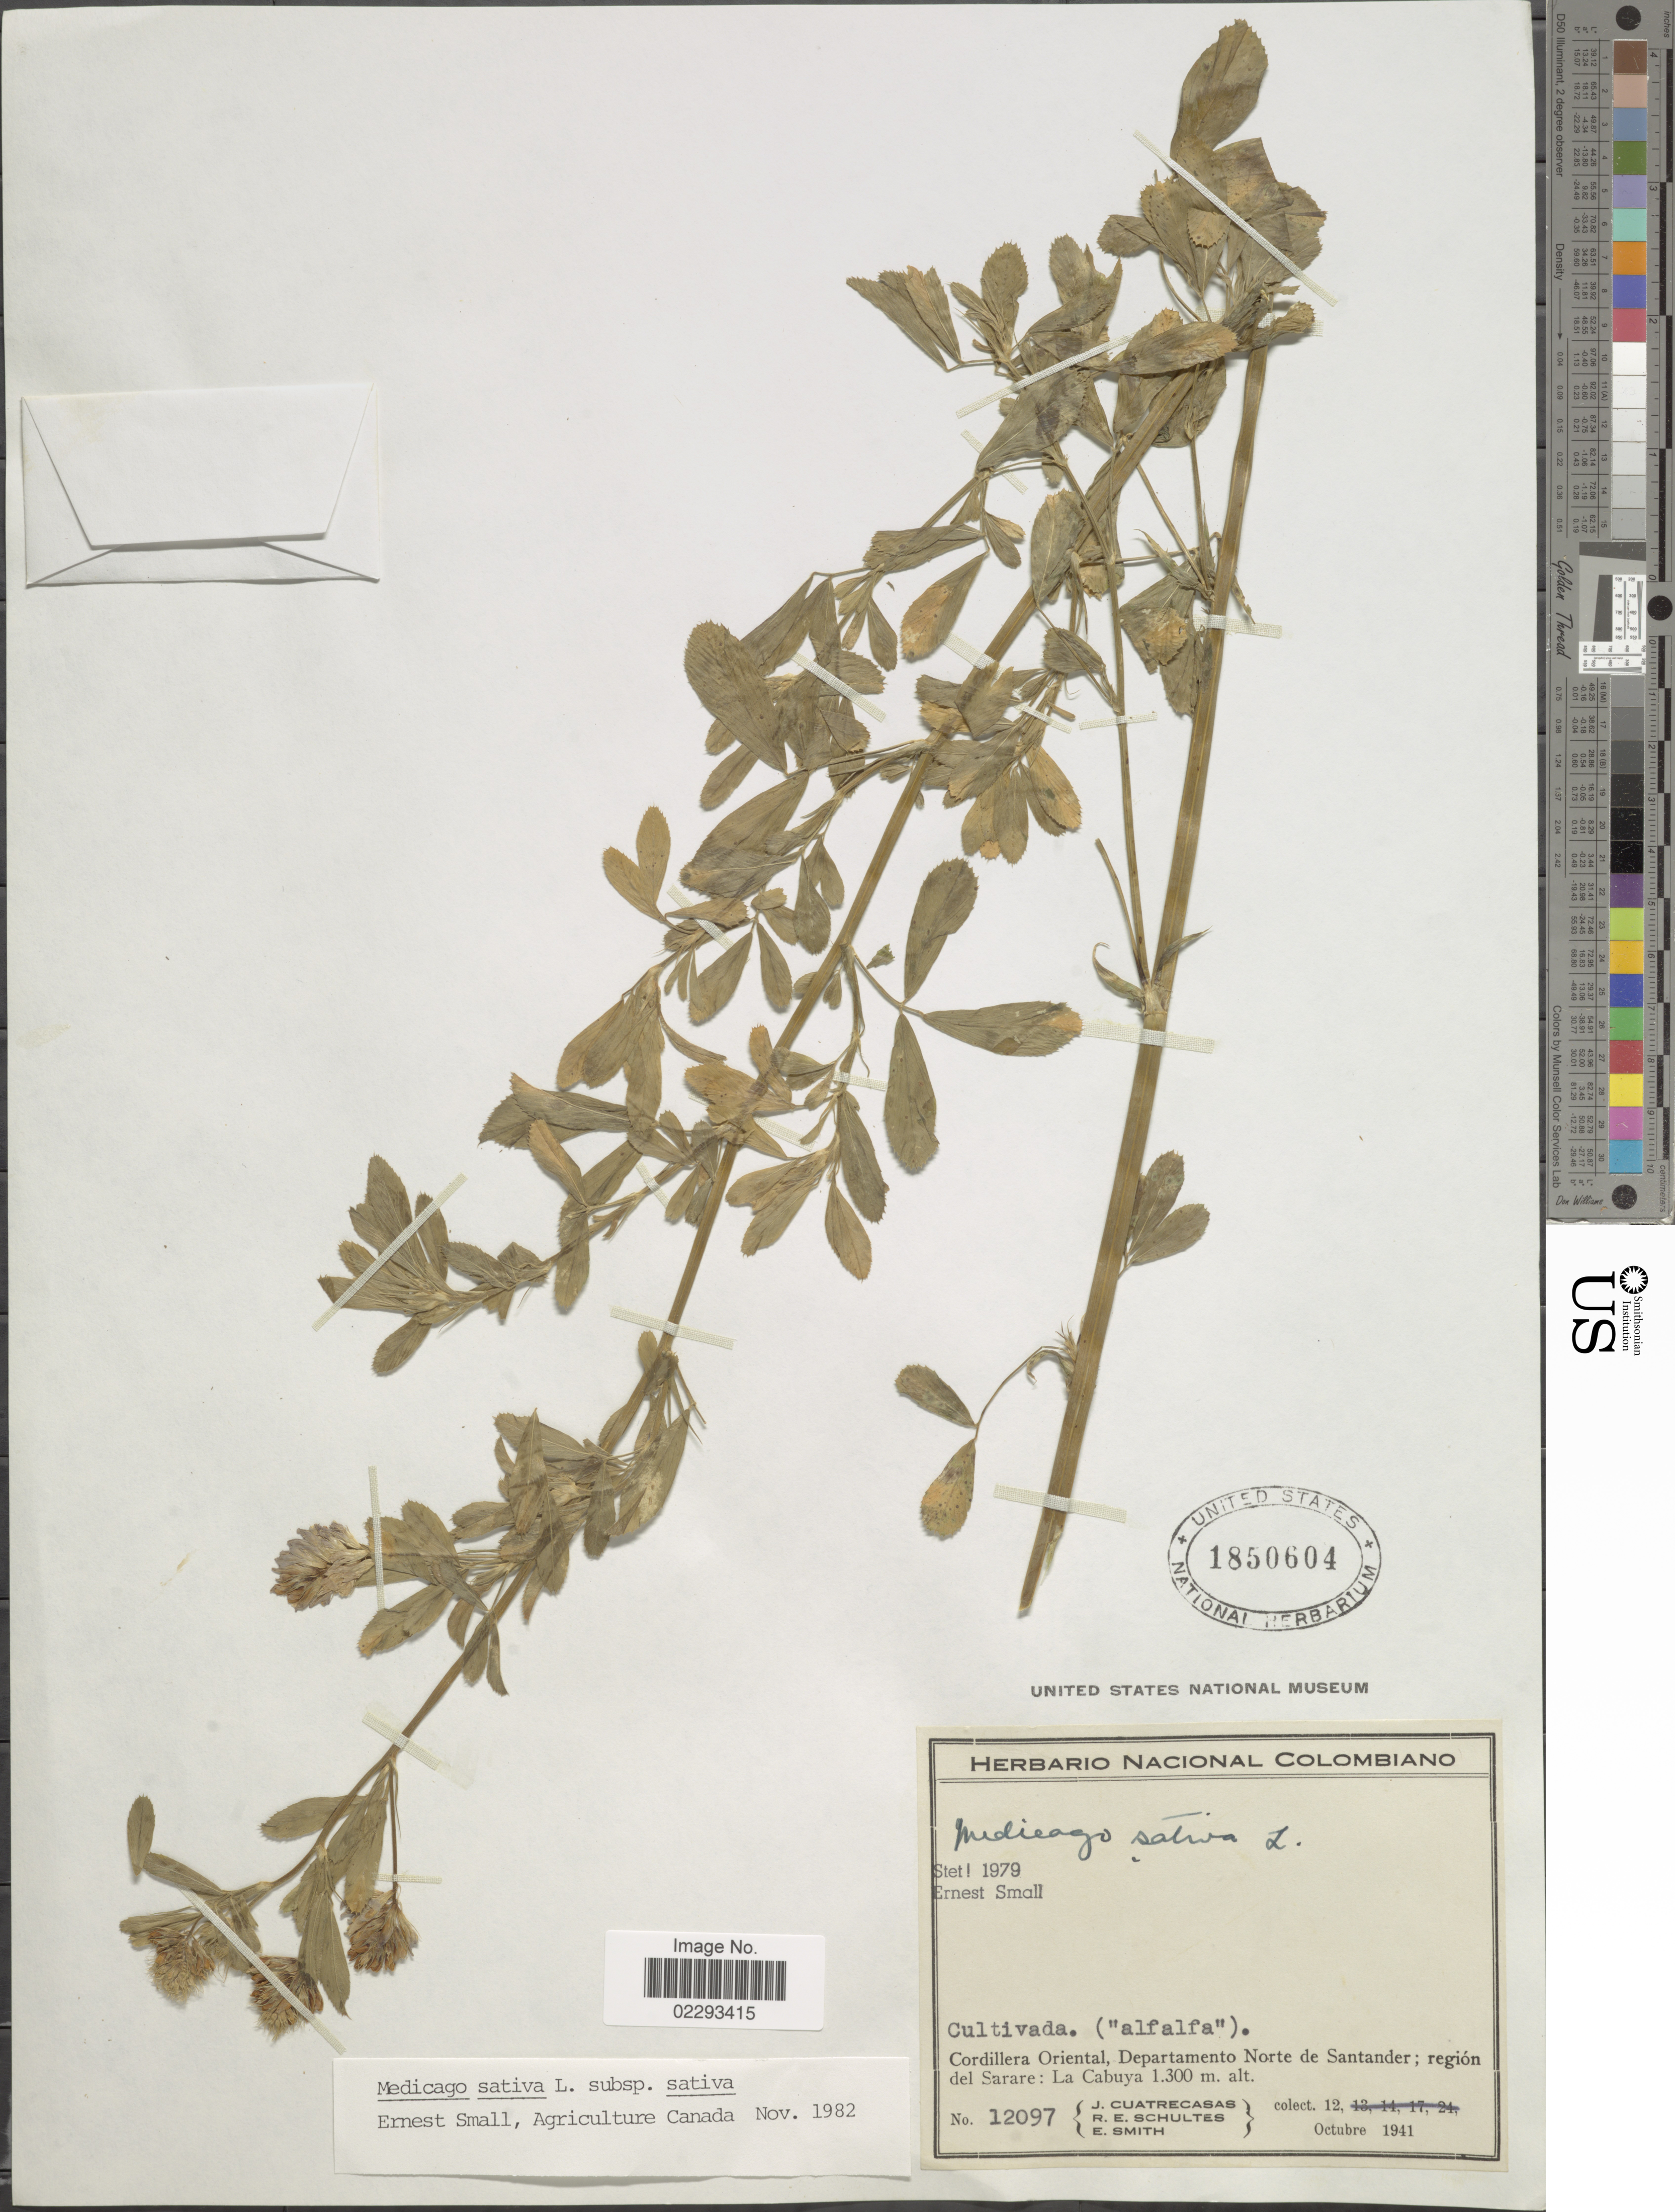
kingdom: Plantae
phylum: Tracheophyta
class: Magnoliopsida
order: Fabales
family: Fabaceae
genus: Medicago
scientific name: Medicago sativa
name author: L.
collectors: J. Cuatrecasas, R. E. Schultes & E. Smith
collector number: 12097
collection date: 1941-10-12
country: Colombia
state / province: Norte de Santander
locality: Cordillera Oriental, región del Sarare: La Cabuya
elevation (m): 1300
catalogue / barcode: US 1850604